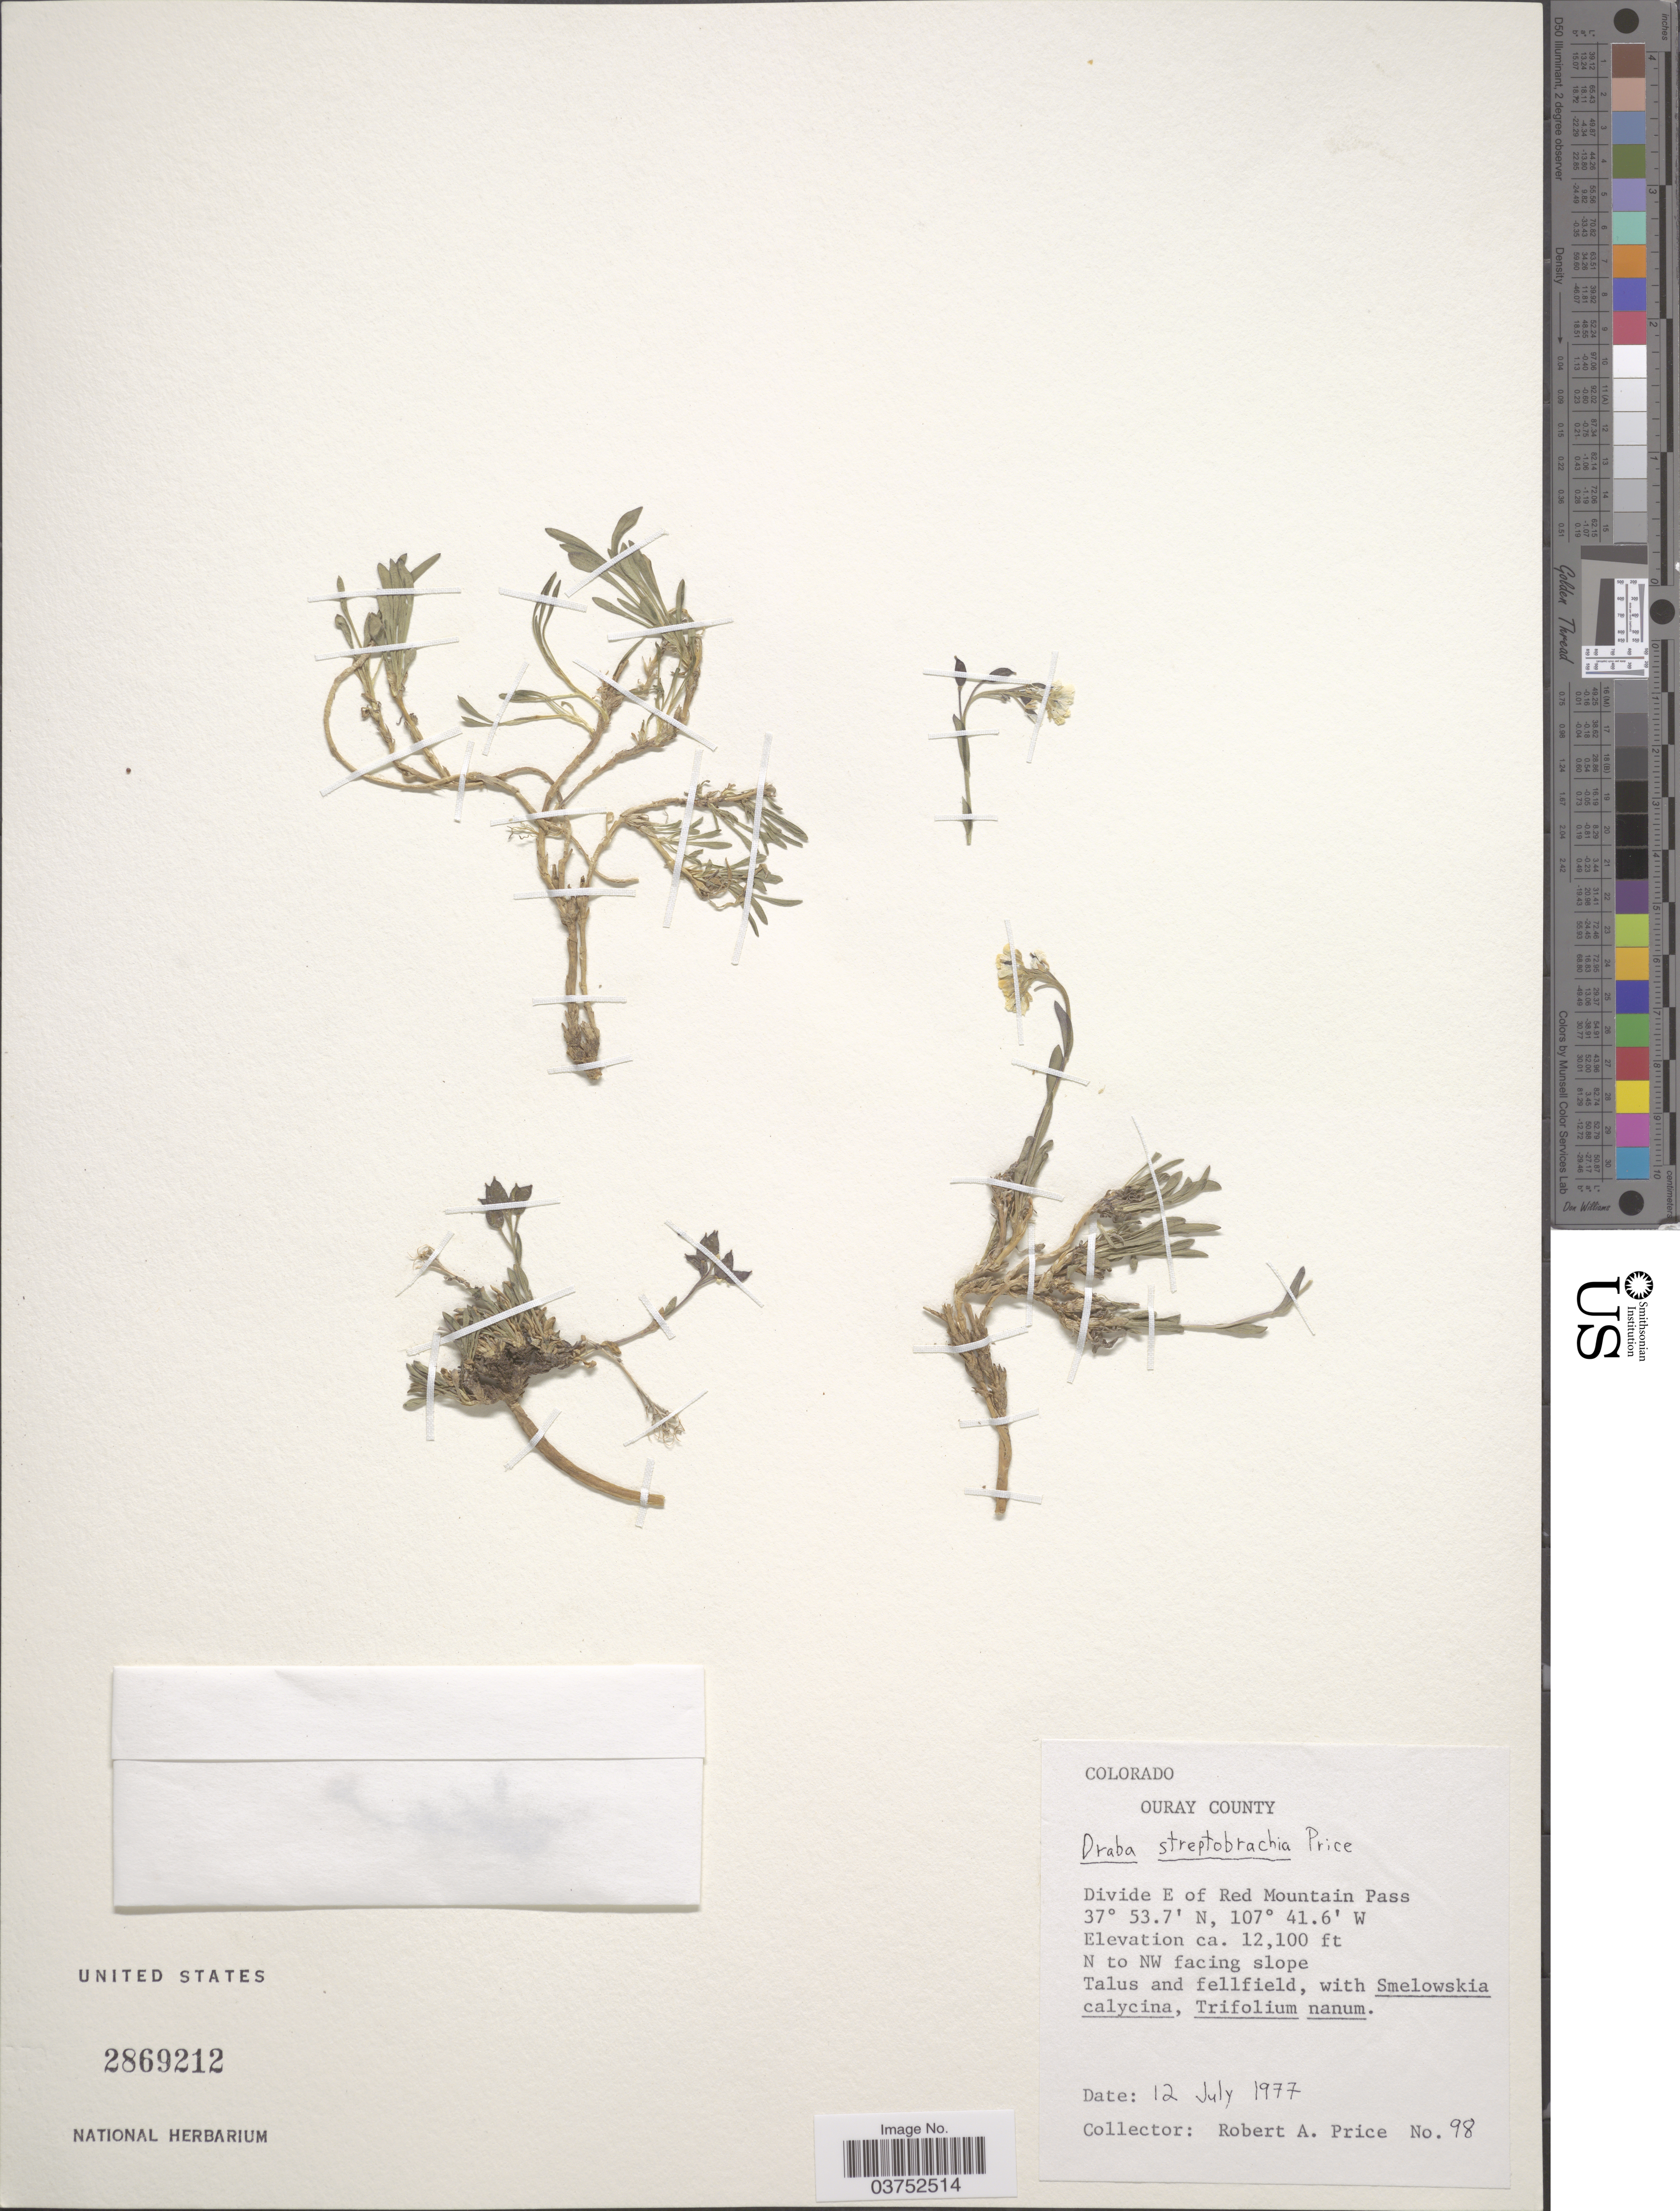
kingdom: Plantae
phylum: Tracheophyta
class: Magnoliopsida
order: Brassicales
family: Brassicaceae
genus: Draba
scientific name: Draba streptobrachia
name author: R.A. Price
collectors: R. A. Price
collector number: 98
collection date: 1977-07-12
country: United States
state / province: Colorado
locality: Ouray County. Divide E of Red Mountain Pass. N to NW facing slope.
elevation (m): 3688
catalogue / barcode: US 2869212